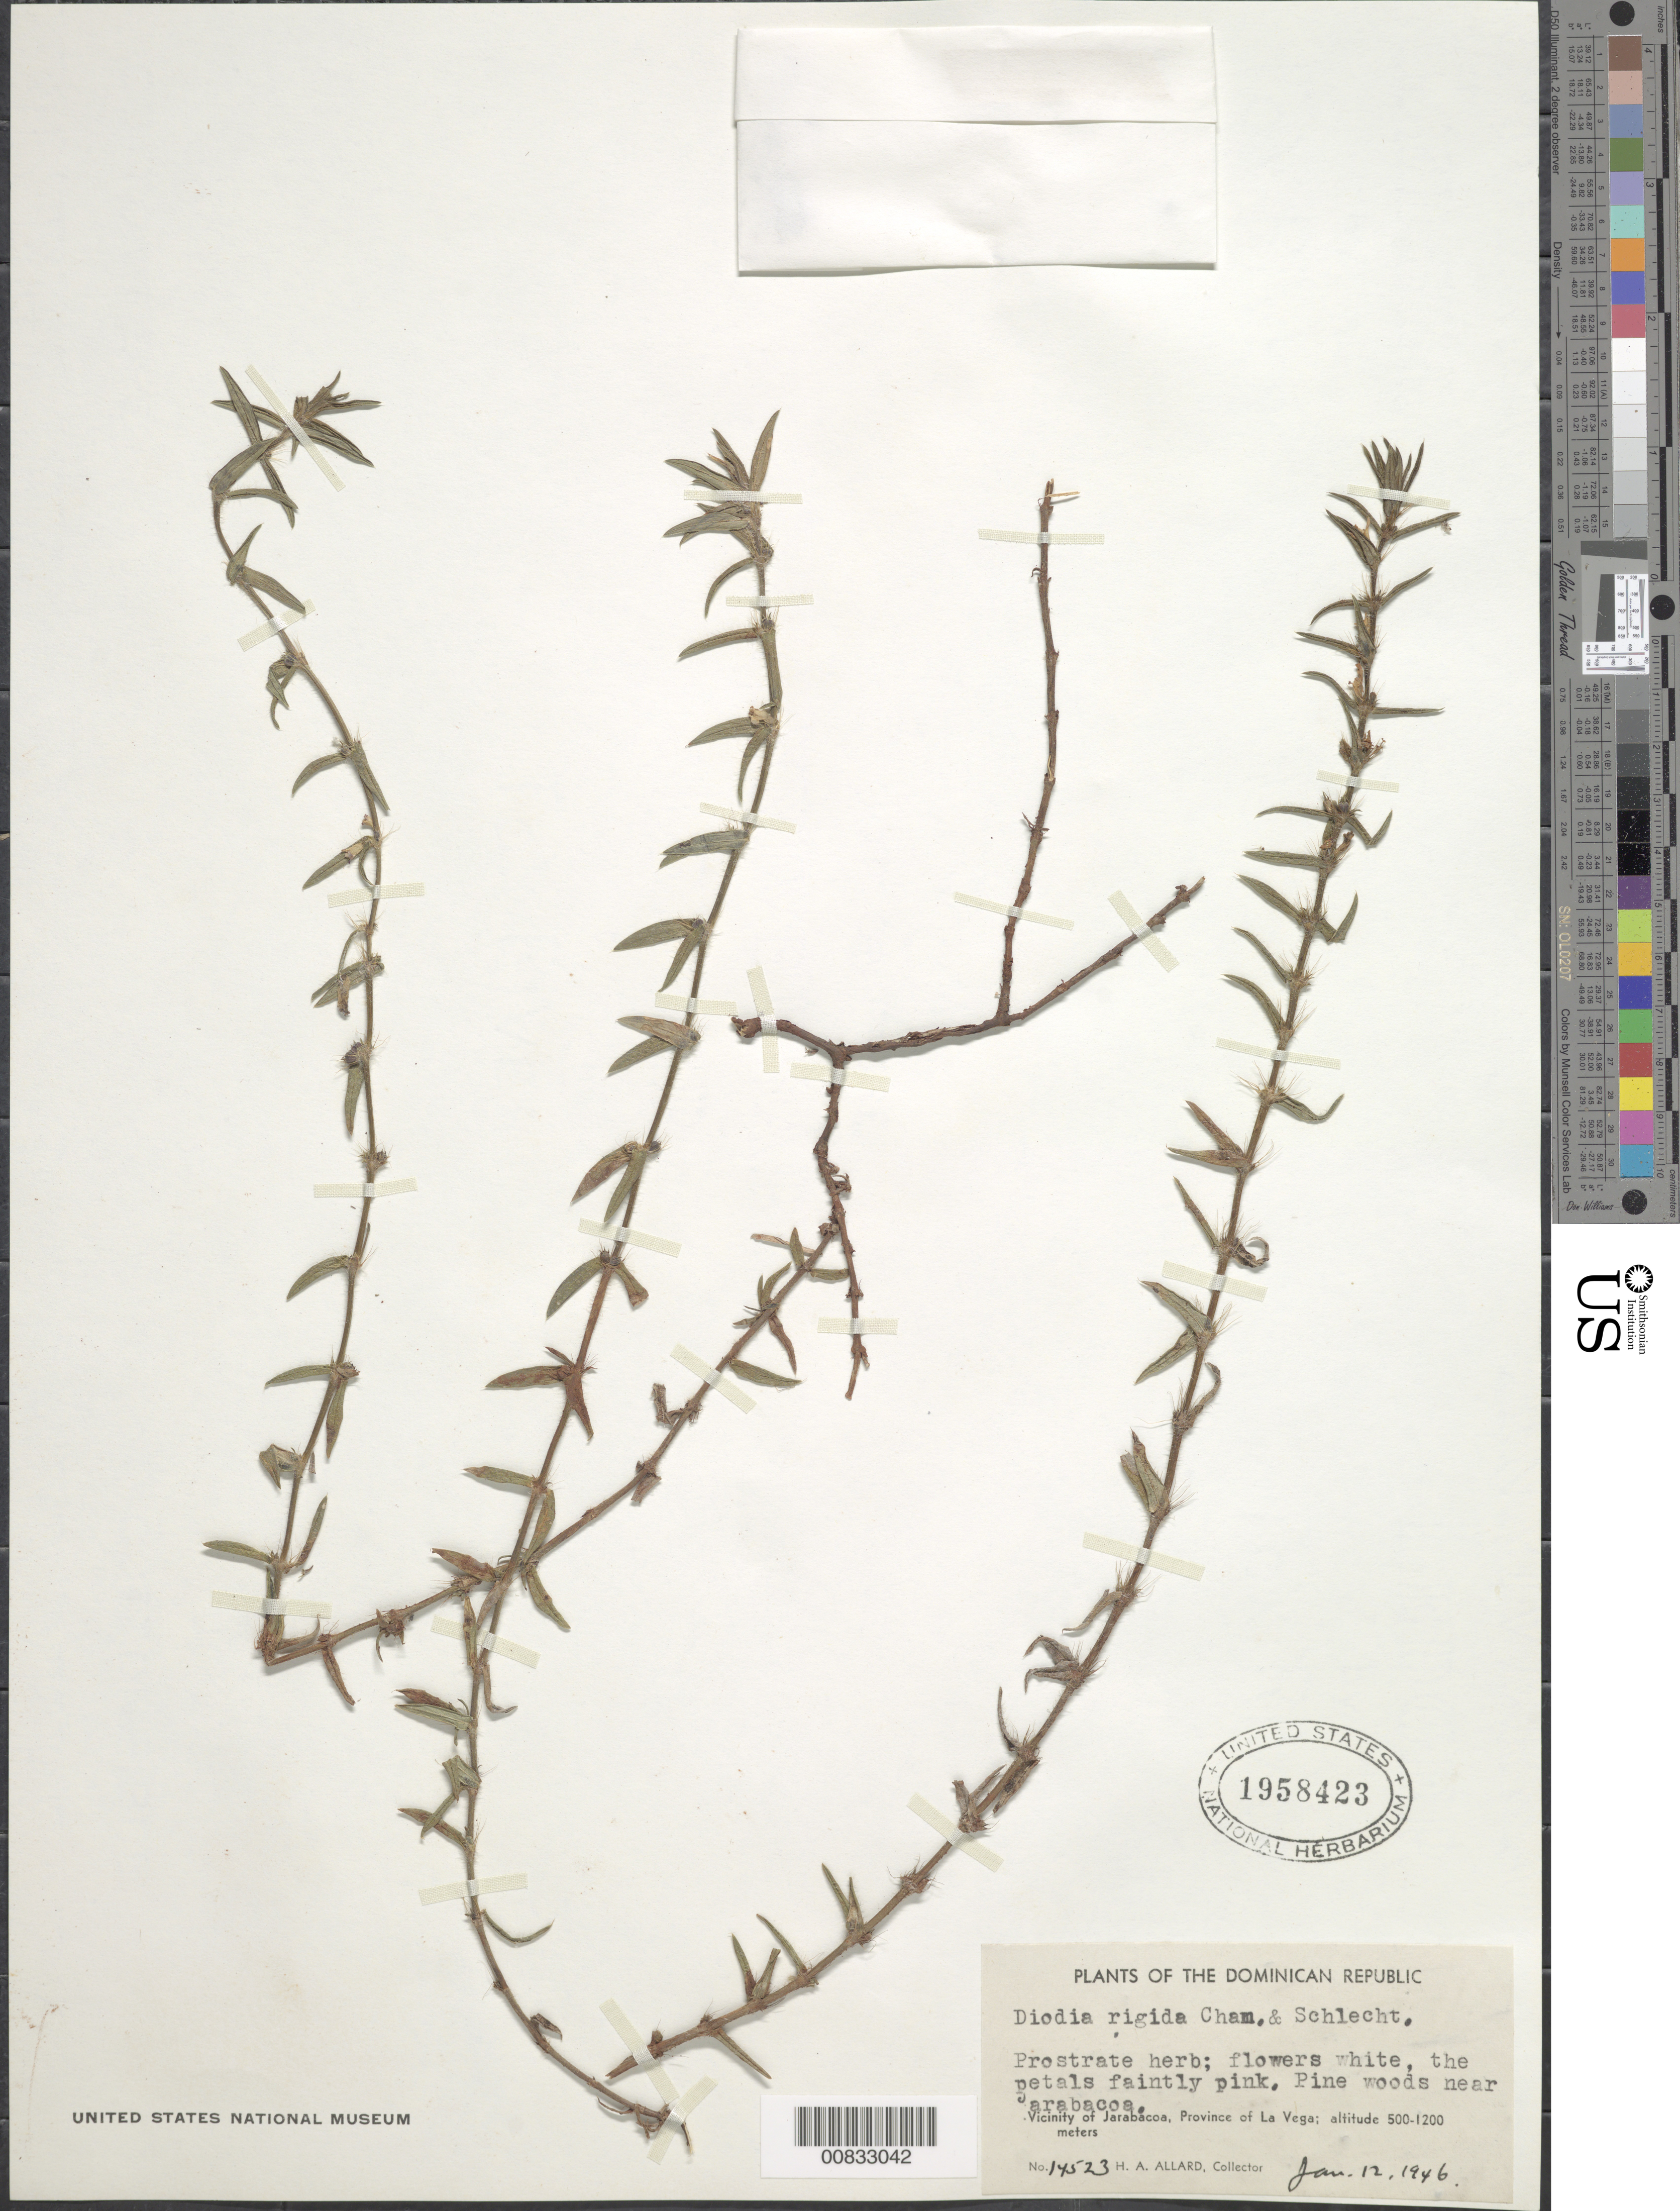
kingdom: Plantae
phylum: Tracheophyta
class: Magnoliopsida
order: Gentianales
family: Rubiaceae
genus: Diodella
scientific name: Diodella apiculata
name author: (Willd. ex Roem. & Schult.) Delprete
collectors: H. A. Allard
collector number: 14523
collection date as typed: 12 Jan 1946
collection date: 1946-01-12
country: Dominican Republic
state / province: La Vega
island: Hispaniola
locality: Vicinity of Jarabacoa, near town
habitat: Pine woods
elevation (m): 500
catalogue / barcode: US 1958423